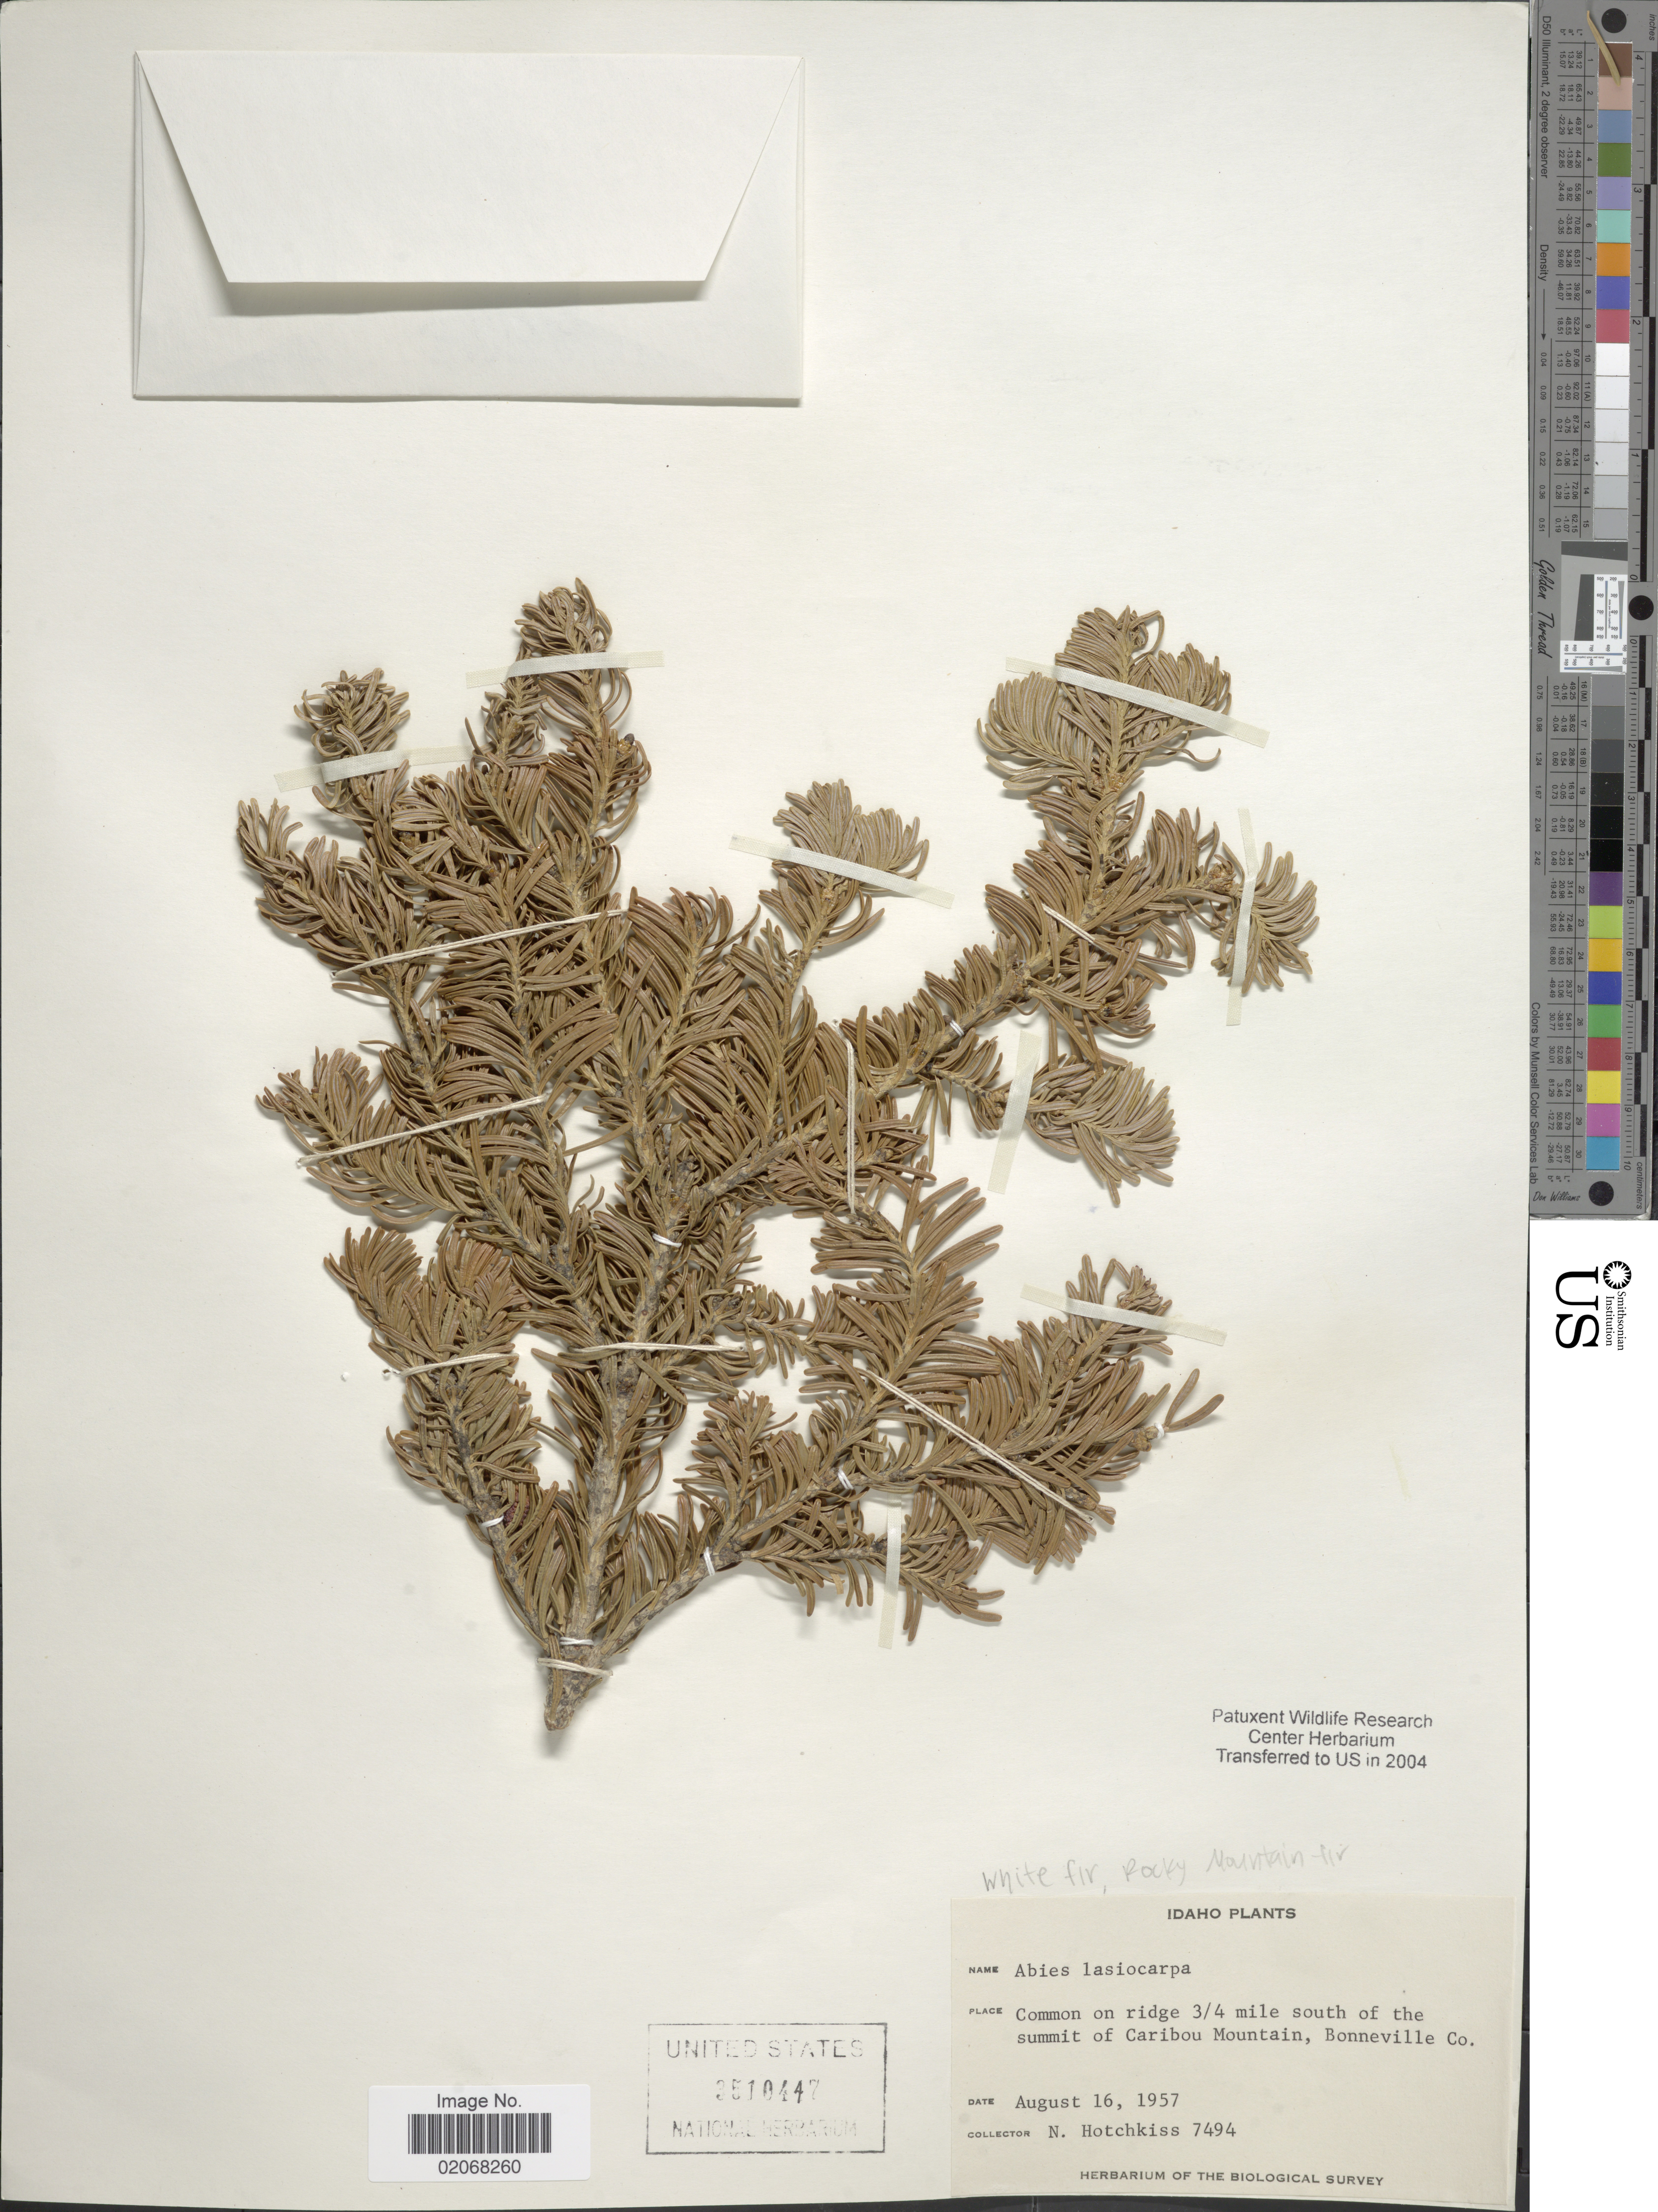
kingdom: Plantae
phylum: Tracheophyta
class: Pinopsida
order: Pinales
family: Pinaceae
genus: Abies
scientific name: Abies lasiocarpa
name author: (Hook.) Nutt.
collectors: N. Hotchkiss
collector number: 7494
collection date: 1957-08-16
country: United States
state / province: Idaho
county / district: Bonneville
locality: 3/4 mile S of the summit of Caribou Mountain.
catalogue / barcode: US 3510447